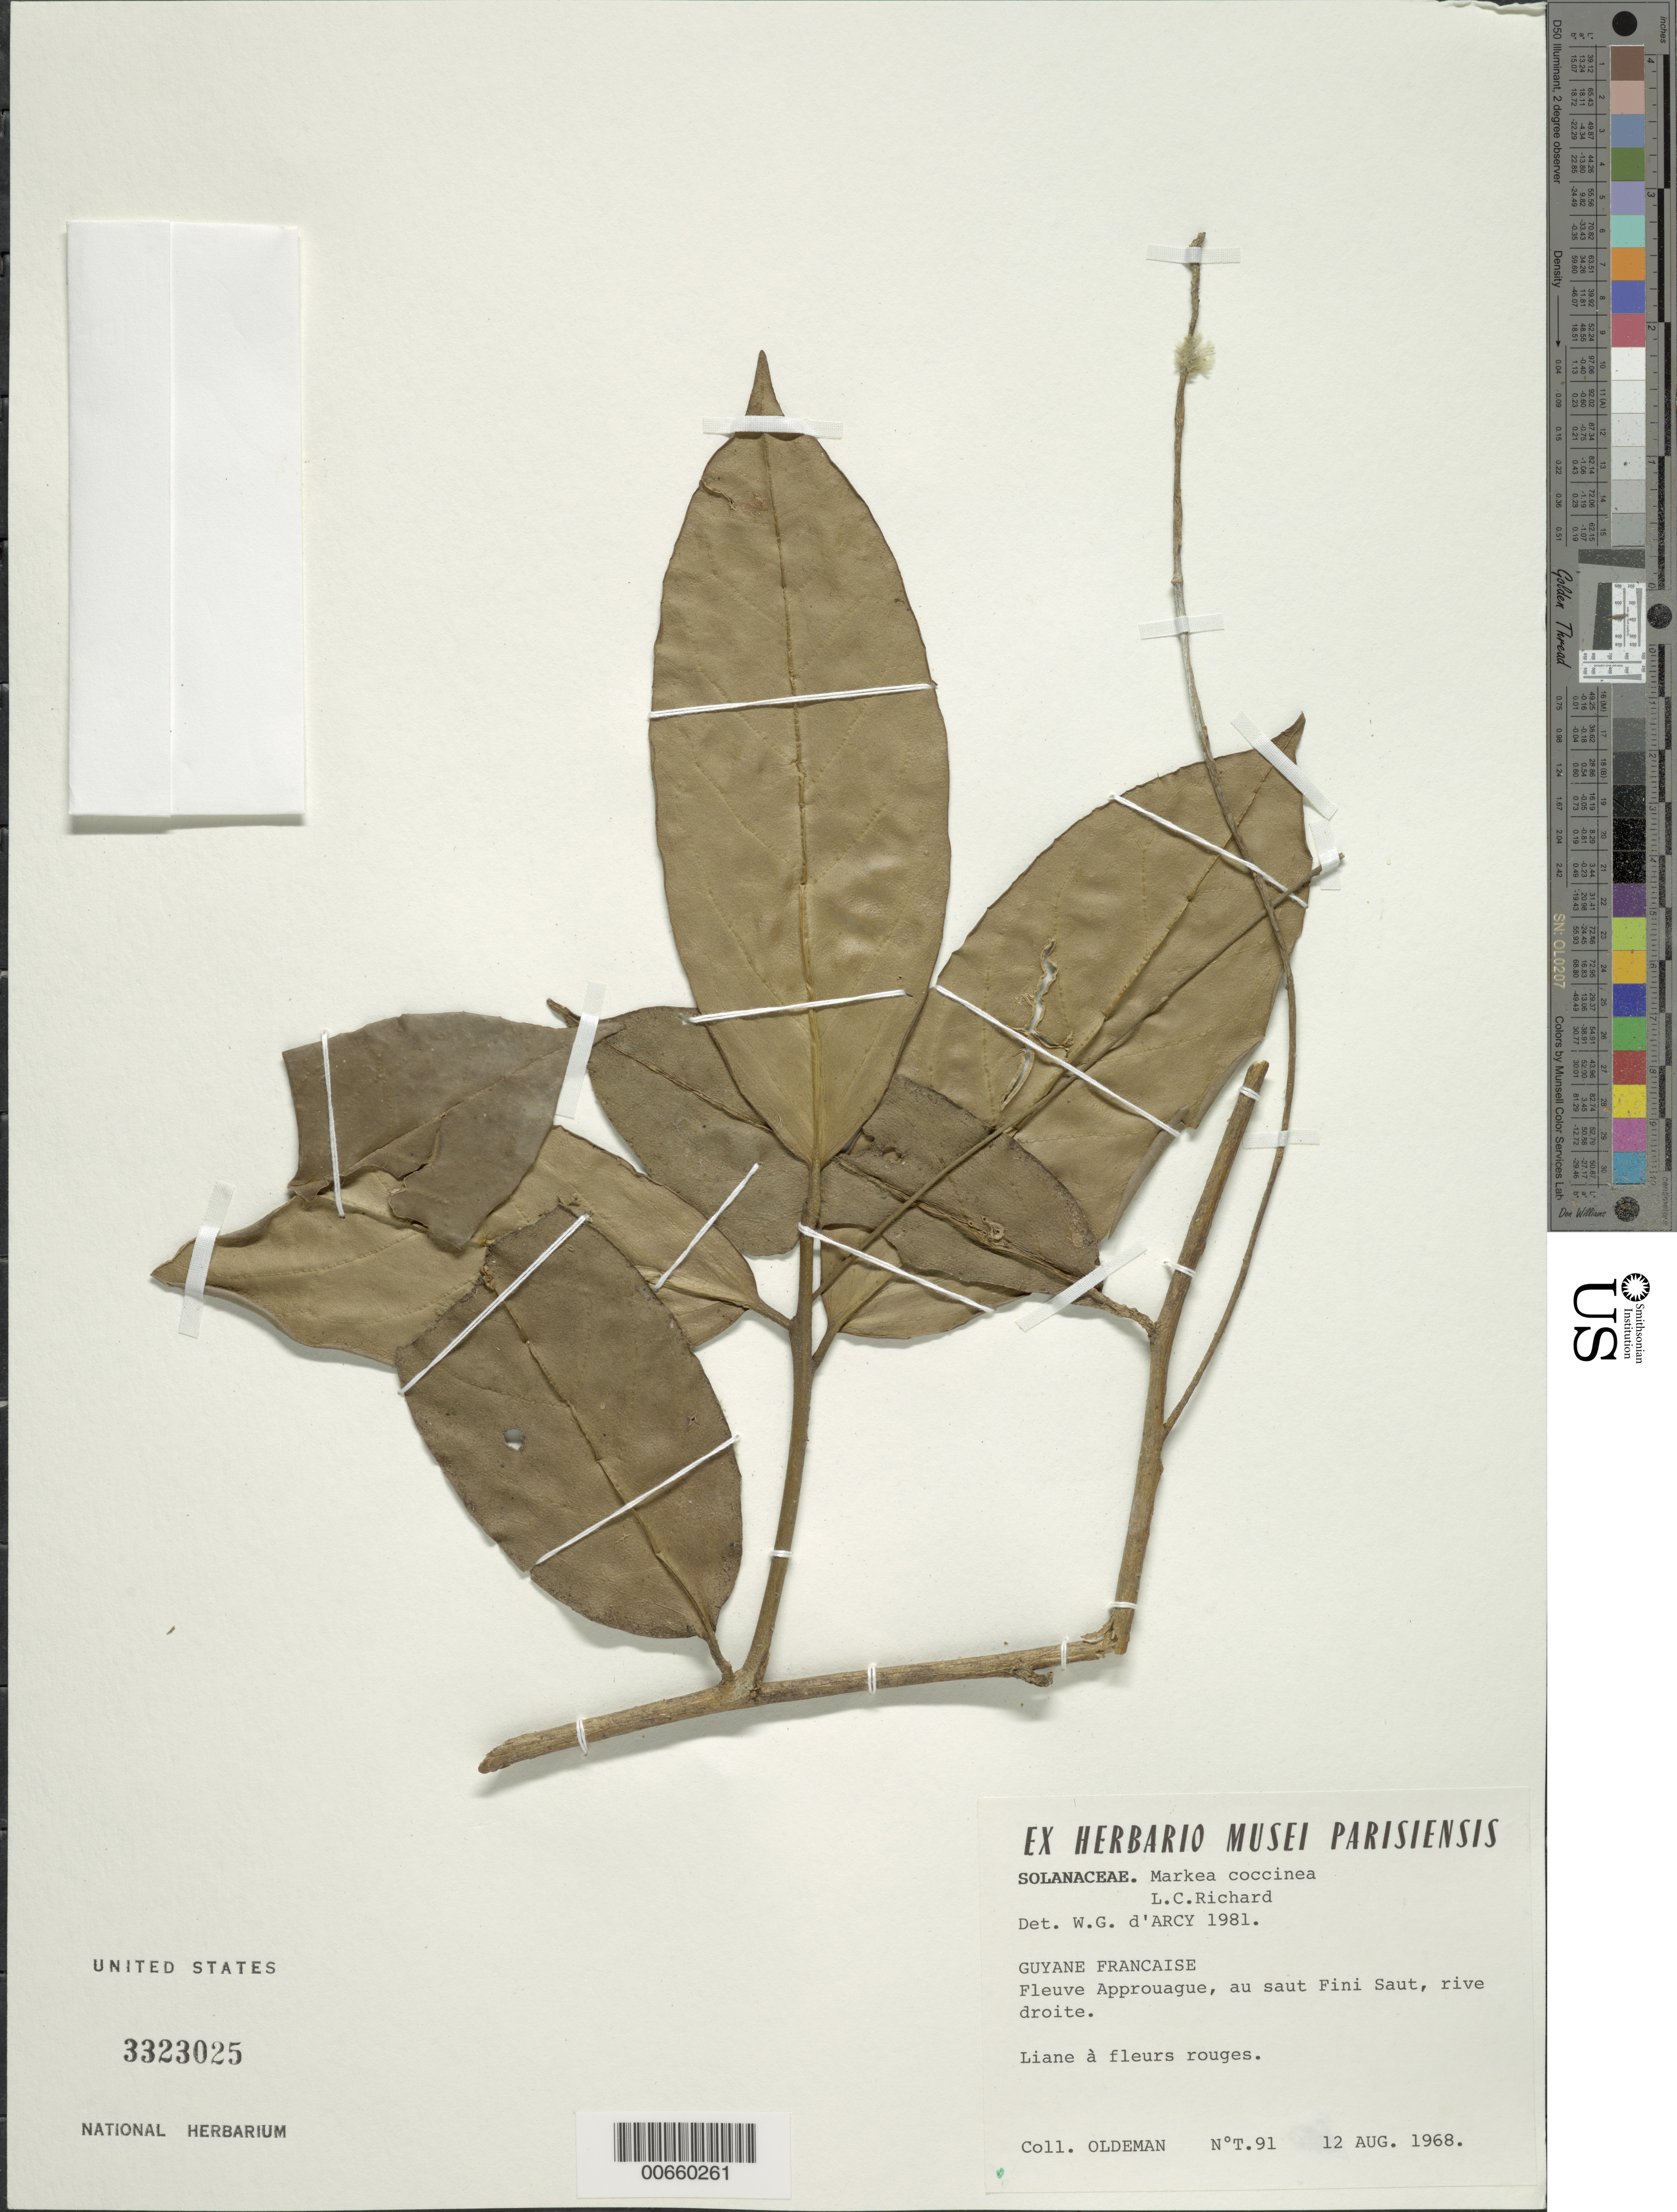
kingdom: Plantae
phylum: Tracheophyta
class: Magnoliopsida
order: Solanales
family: Solanaceae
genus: Markea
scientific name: Markea coccinea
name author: Rich.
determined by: D'Arcy, W. G.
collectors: R. Oldeman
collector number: T 91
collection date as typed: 12-Aug-68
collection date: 1968-08-12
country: French Guiana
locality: Approuague R., au saut Fini Saut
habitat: Riverbank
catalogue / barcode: US 3323025